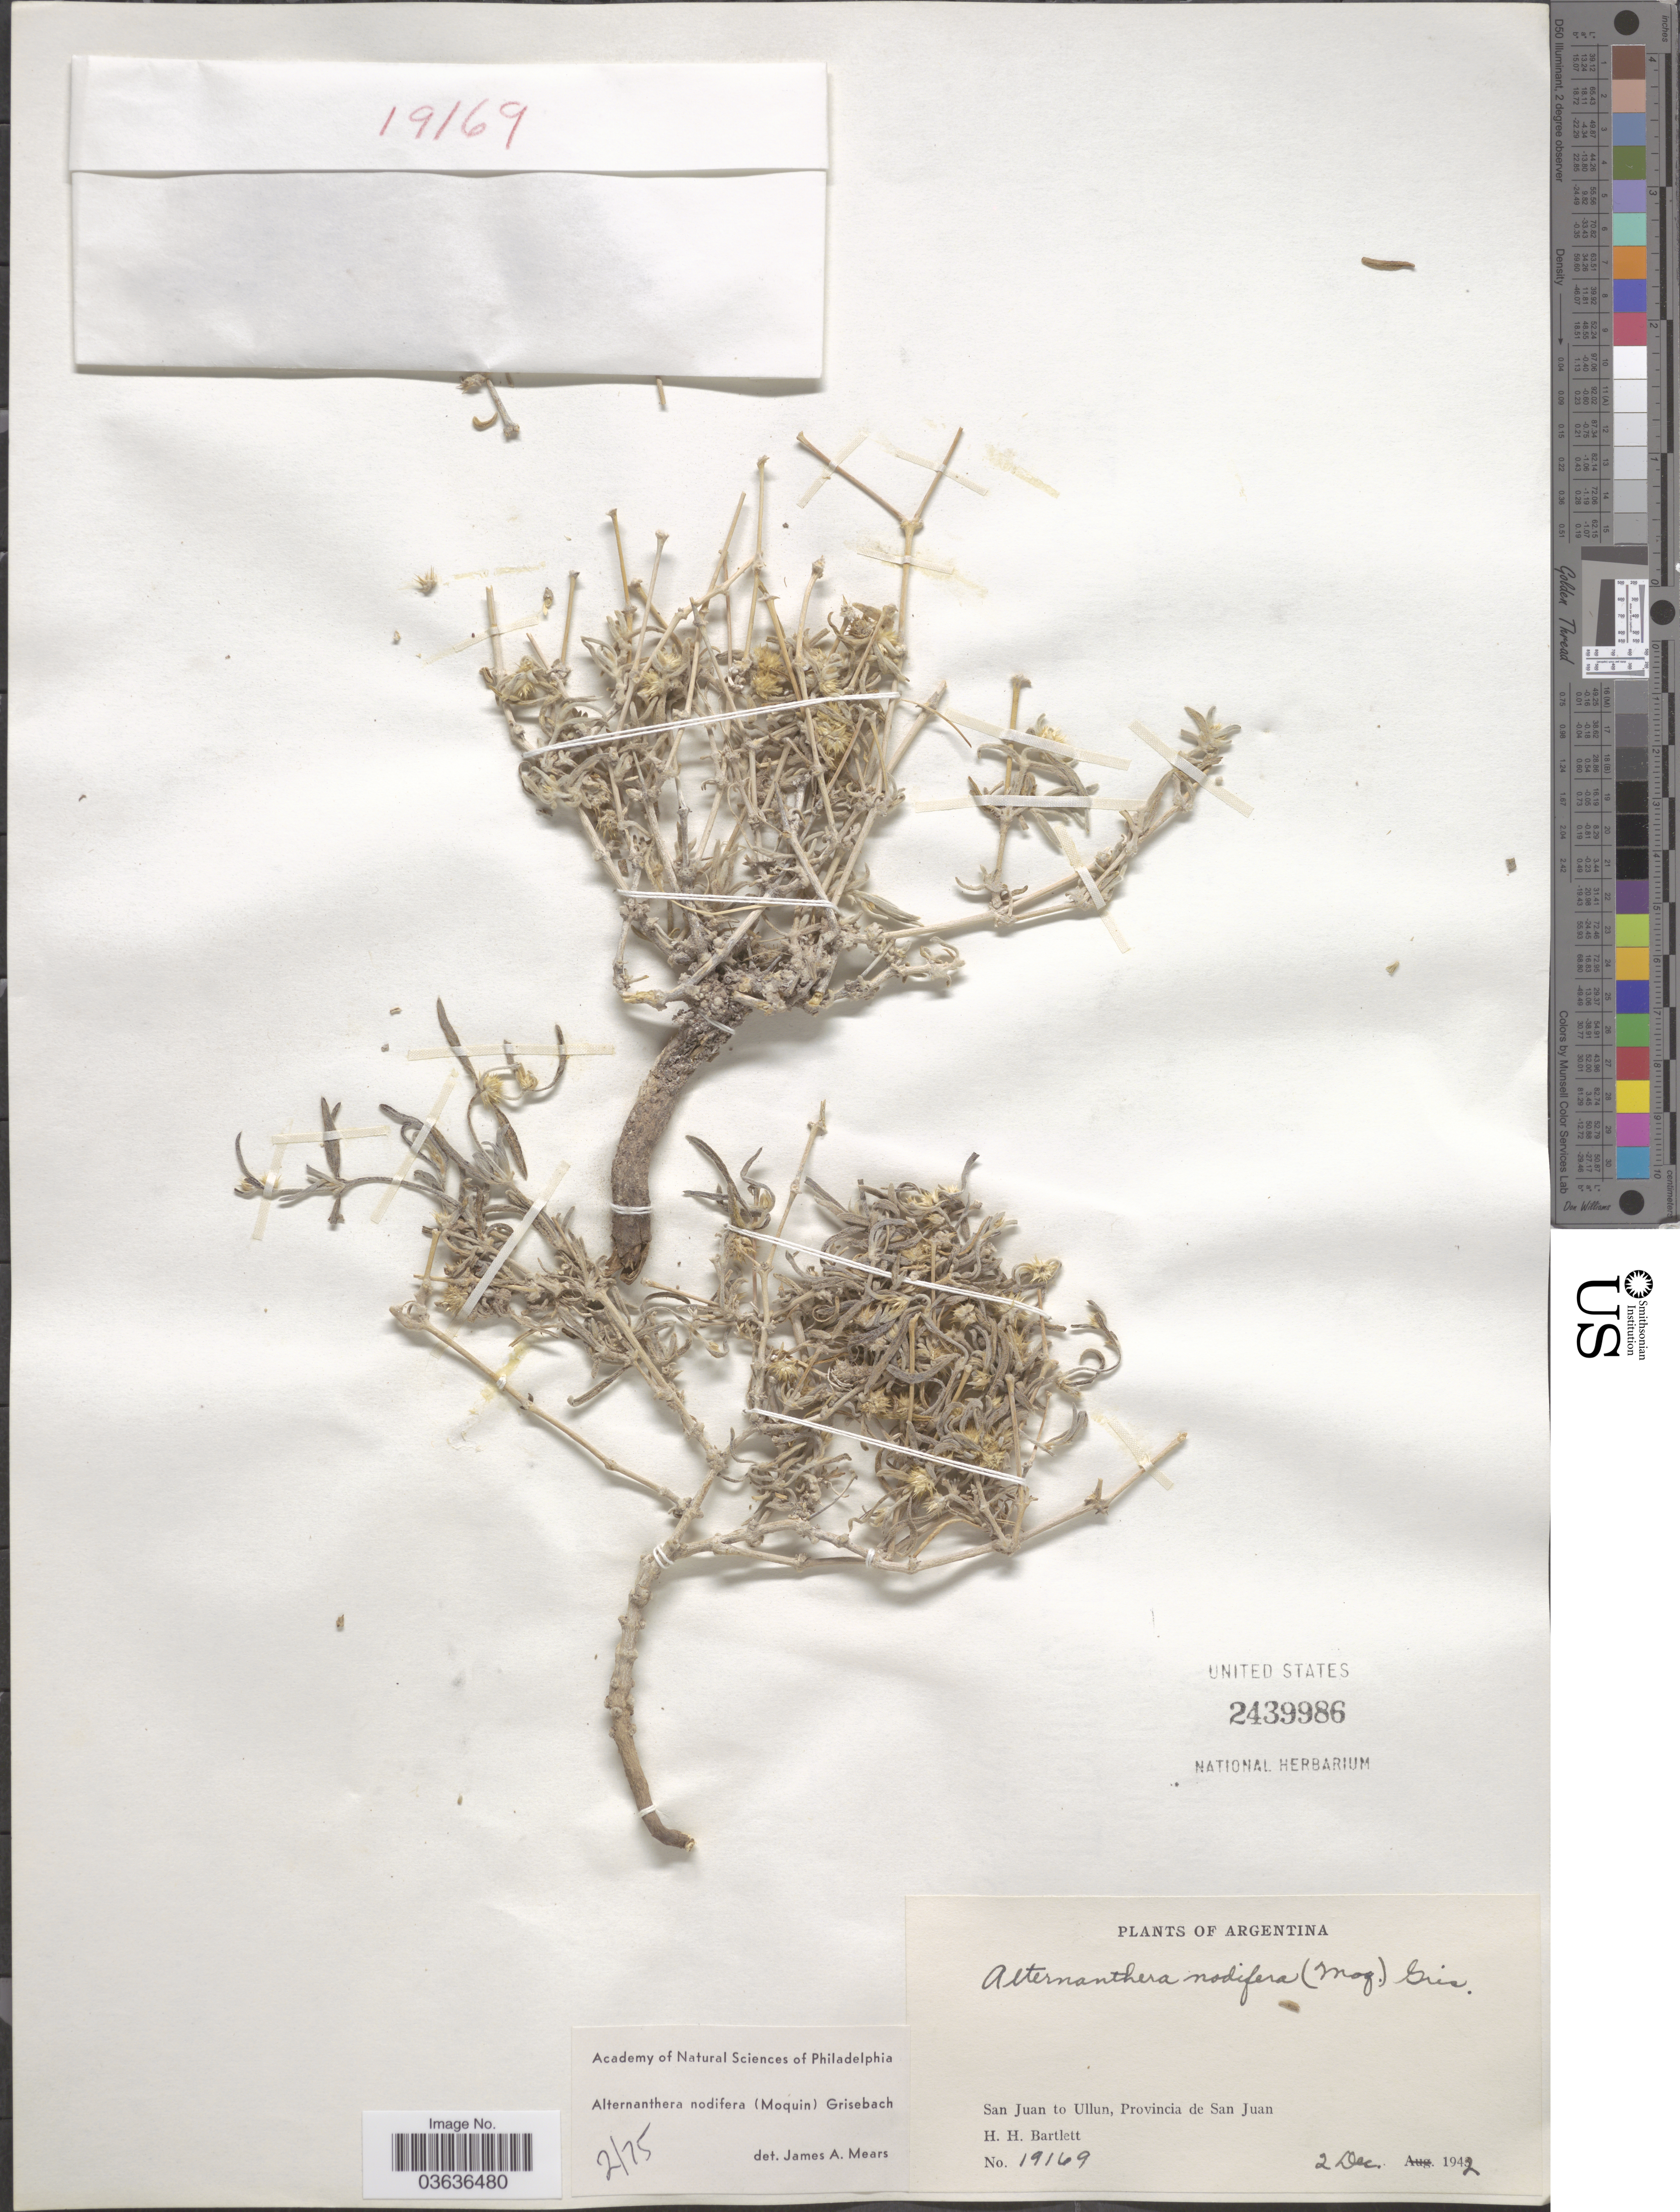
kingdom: Plantae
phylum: Tracheophyta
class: Magnoliopsida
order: Caryophyllales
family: Amaranthaceae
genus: Alternanthera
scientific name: Alternanthera nodifera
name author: (Moq.) Griseb.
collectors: H. H. Bartlett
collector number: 19169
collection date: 1942-12-02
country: Argentina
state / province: San Juan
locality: San Juan to Ullun.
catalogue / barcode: US 2439986